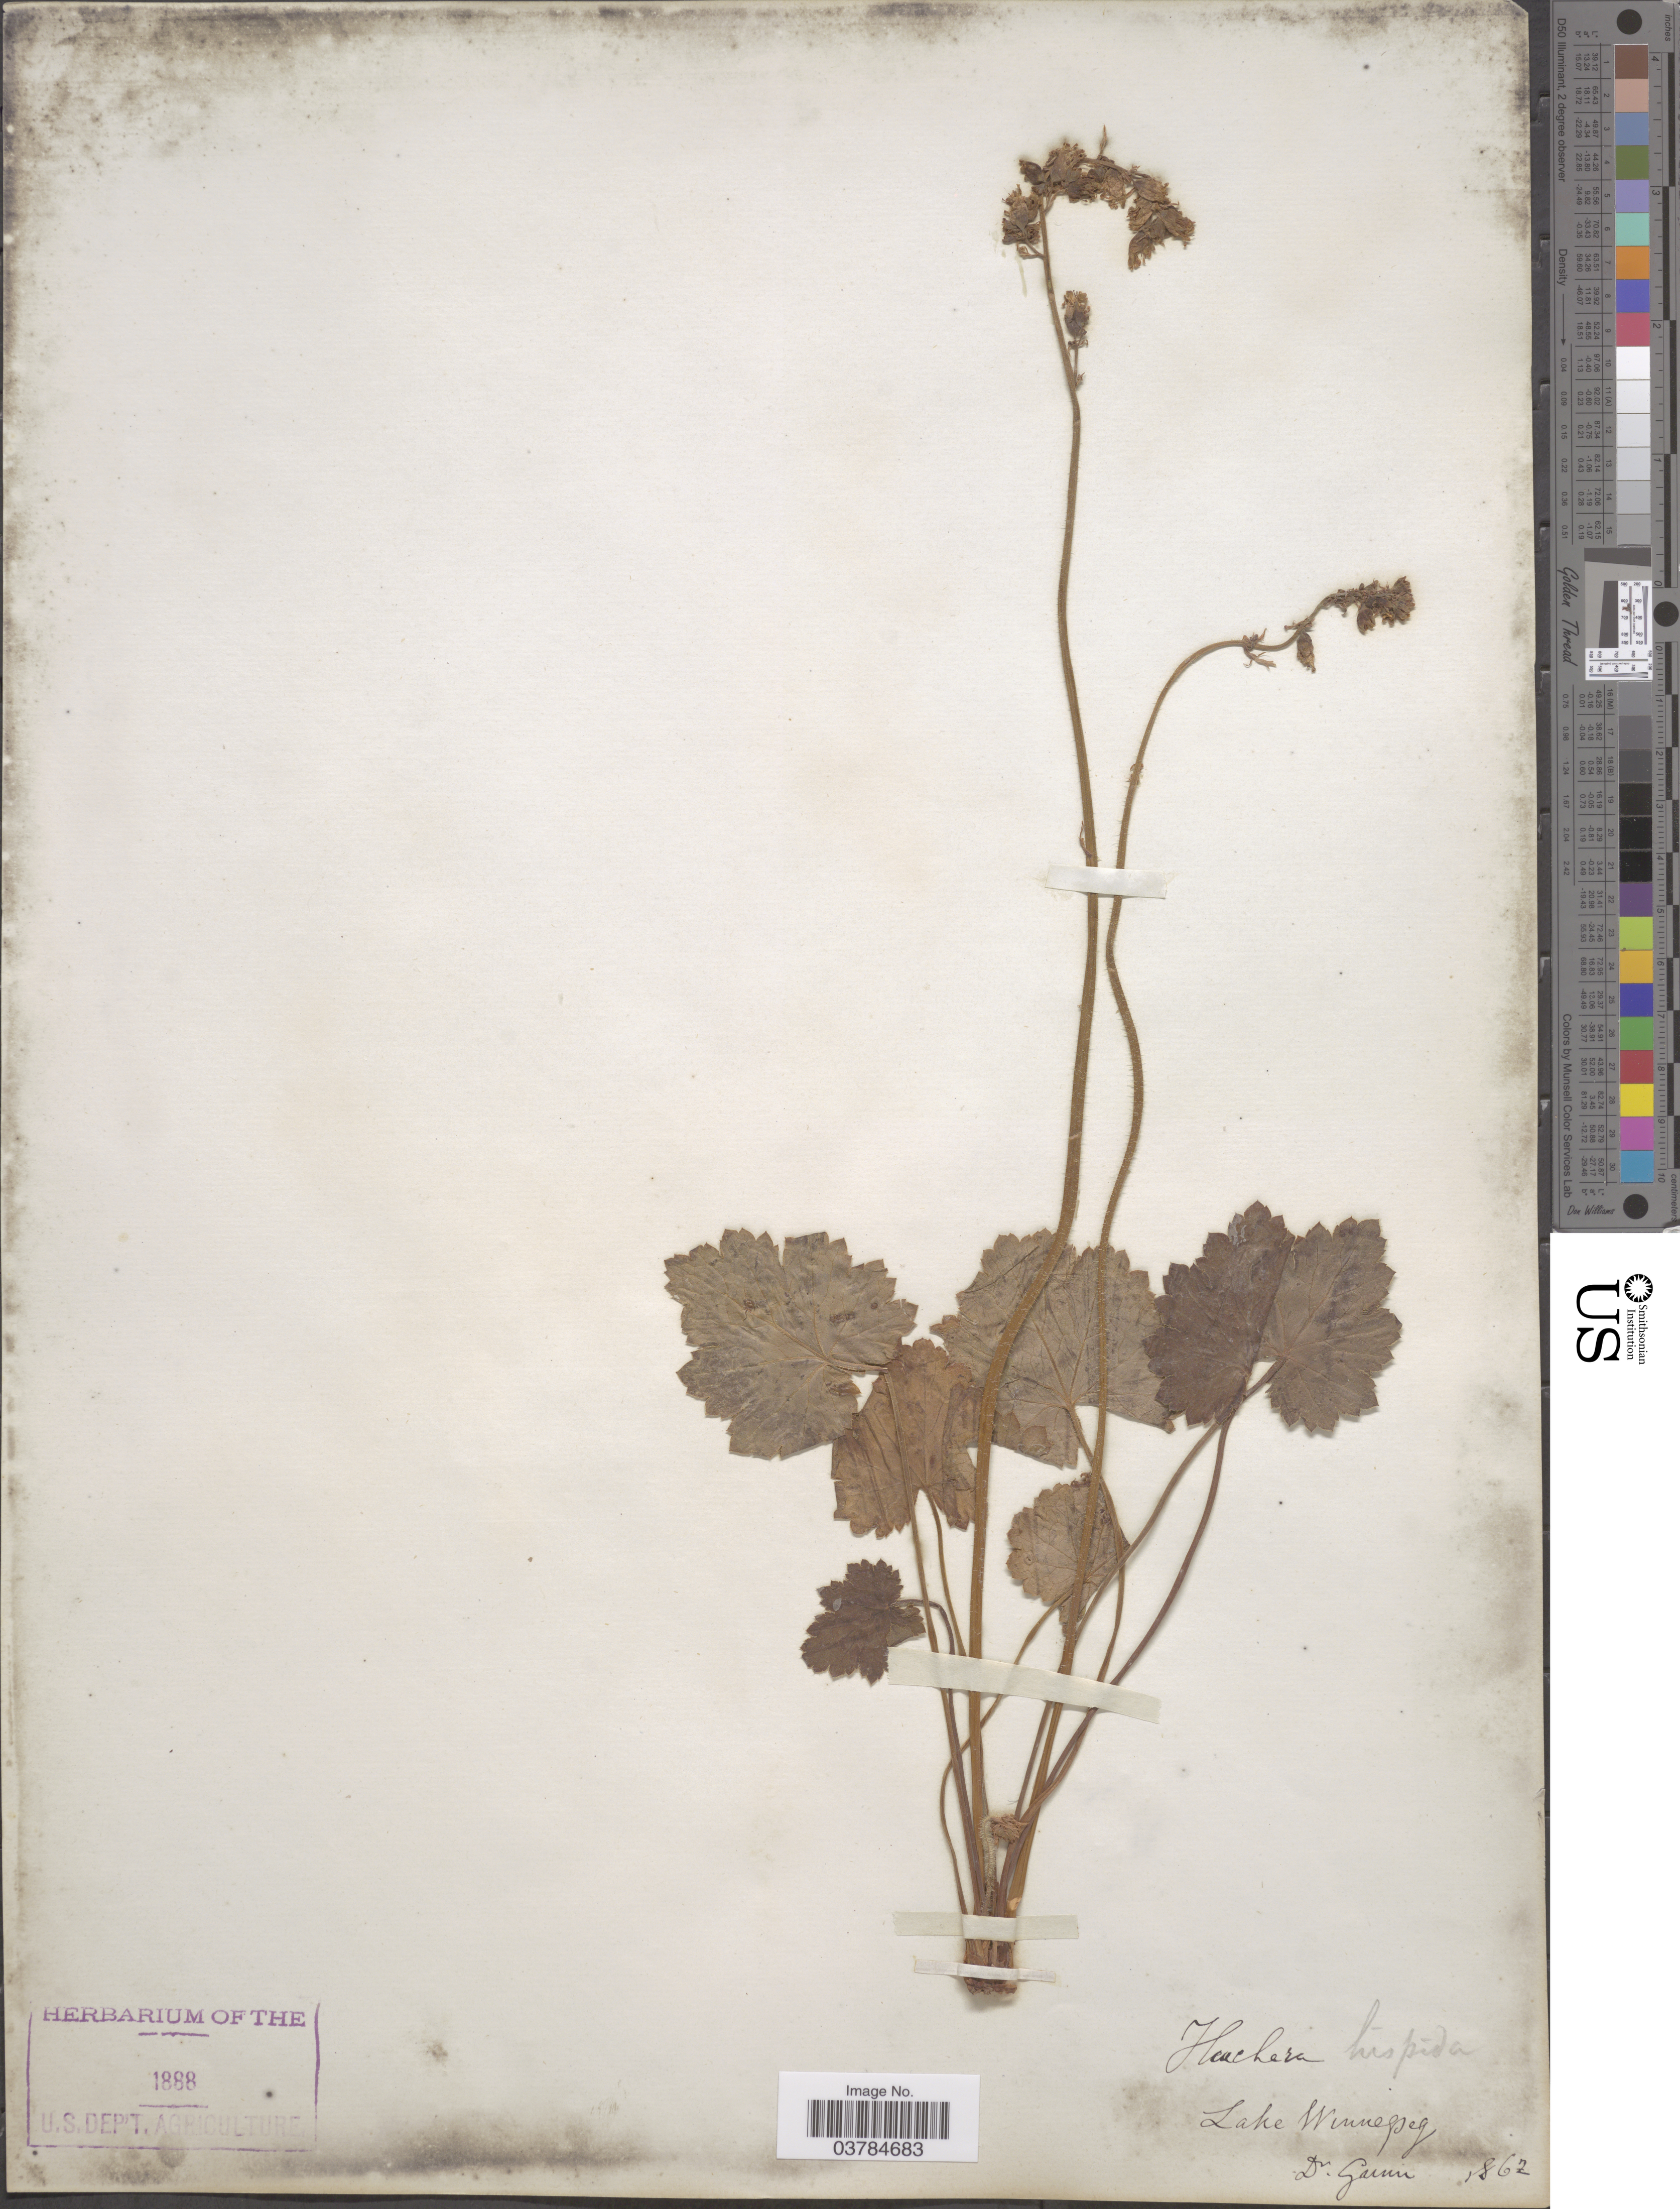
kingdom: Plantae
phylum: Tracheophyta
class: Magnoliopsida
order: Saxifragales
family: Saxifragaceae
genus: Heuchera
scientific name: Heuchera hispida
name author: Pursh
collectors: -. Garnier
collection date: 1862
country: United States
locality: Lake Winnepeg.